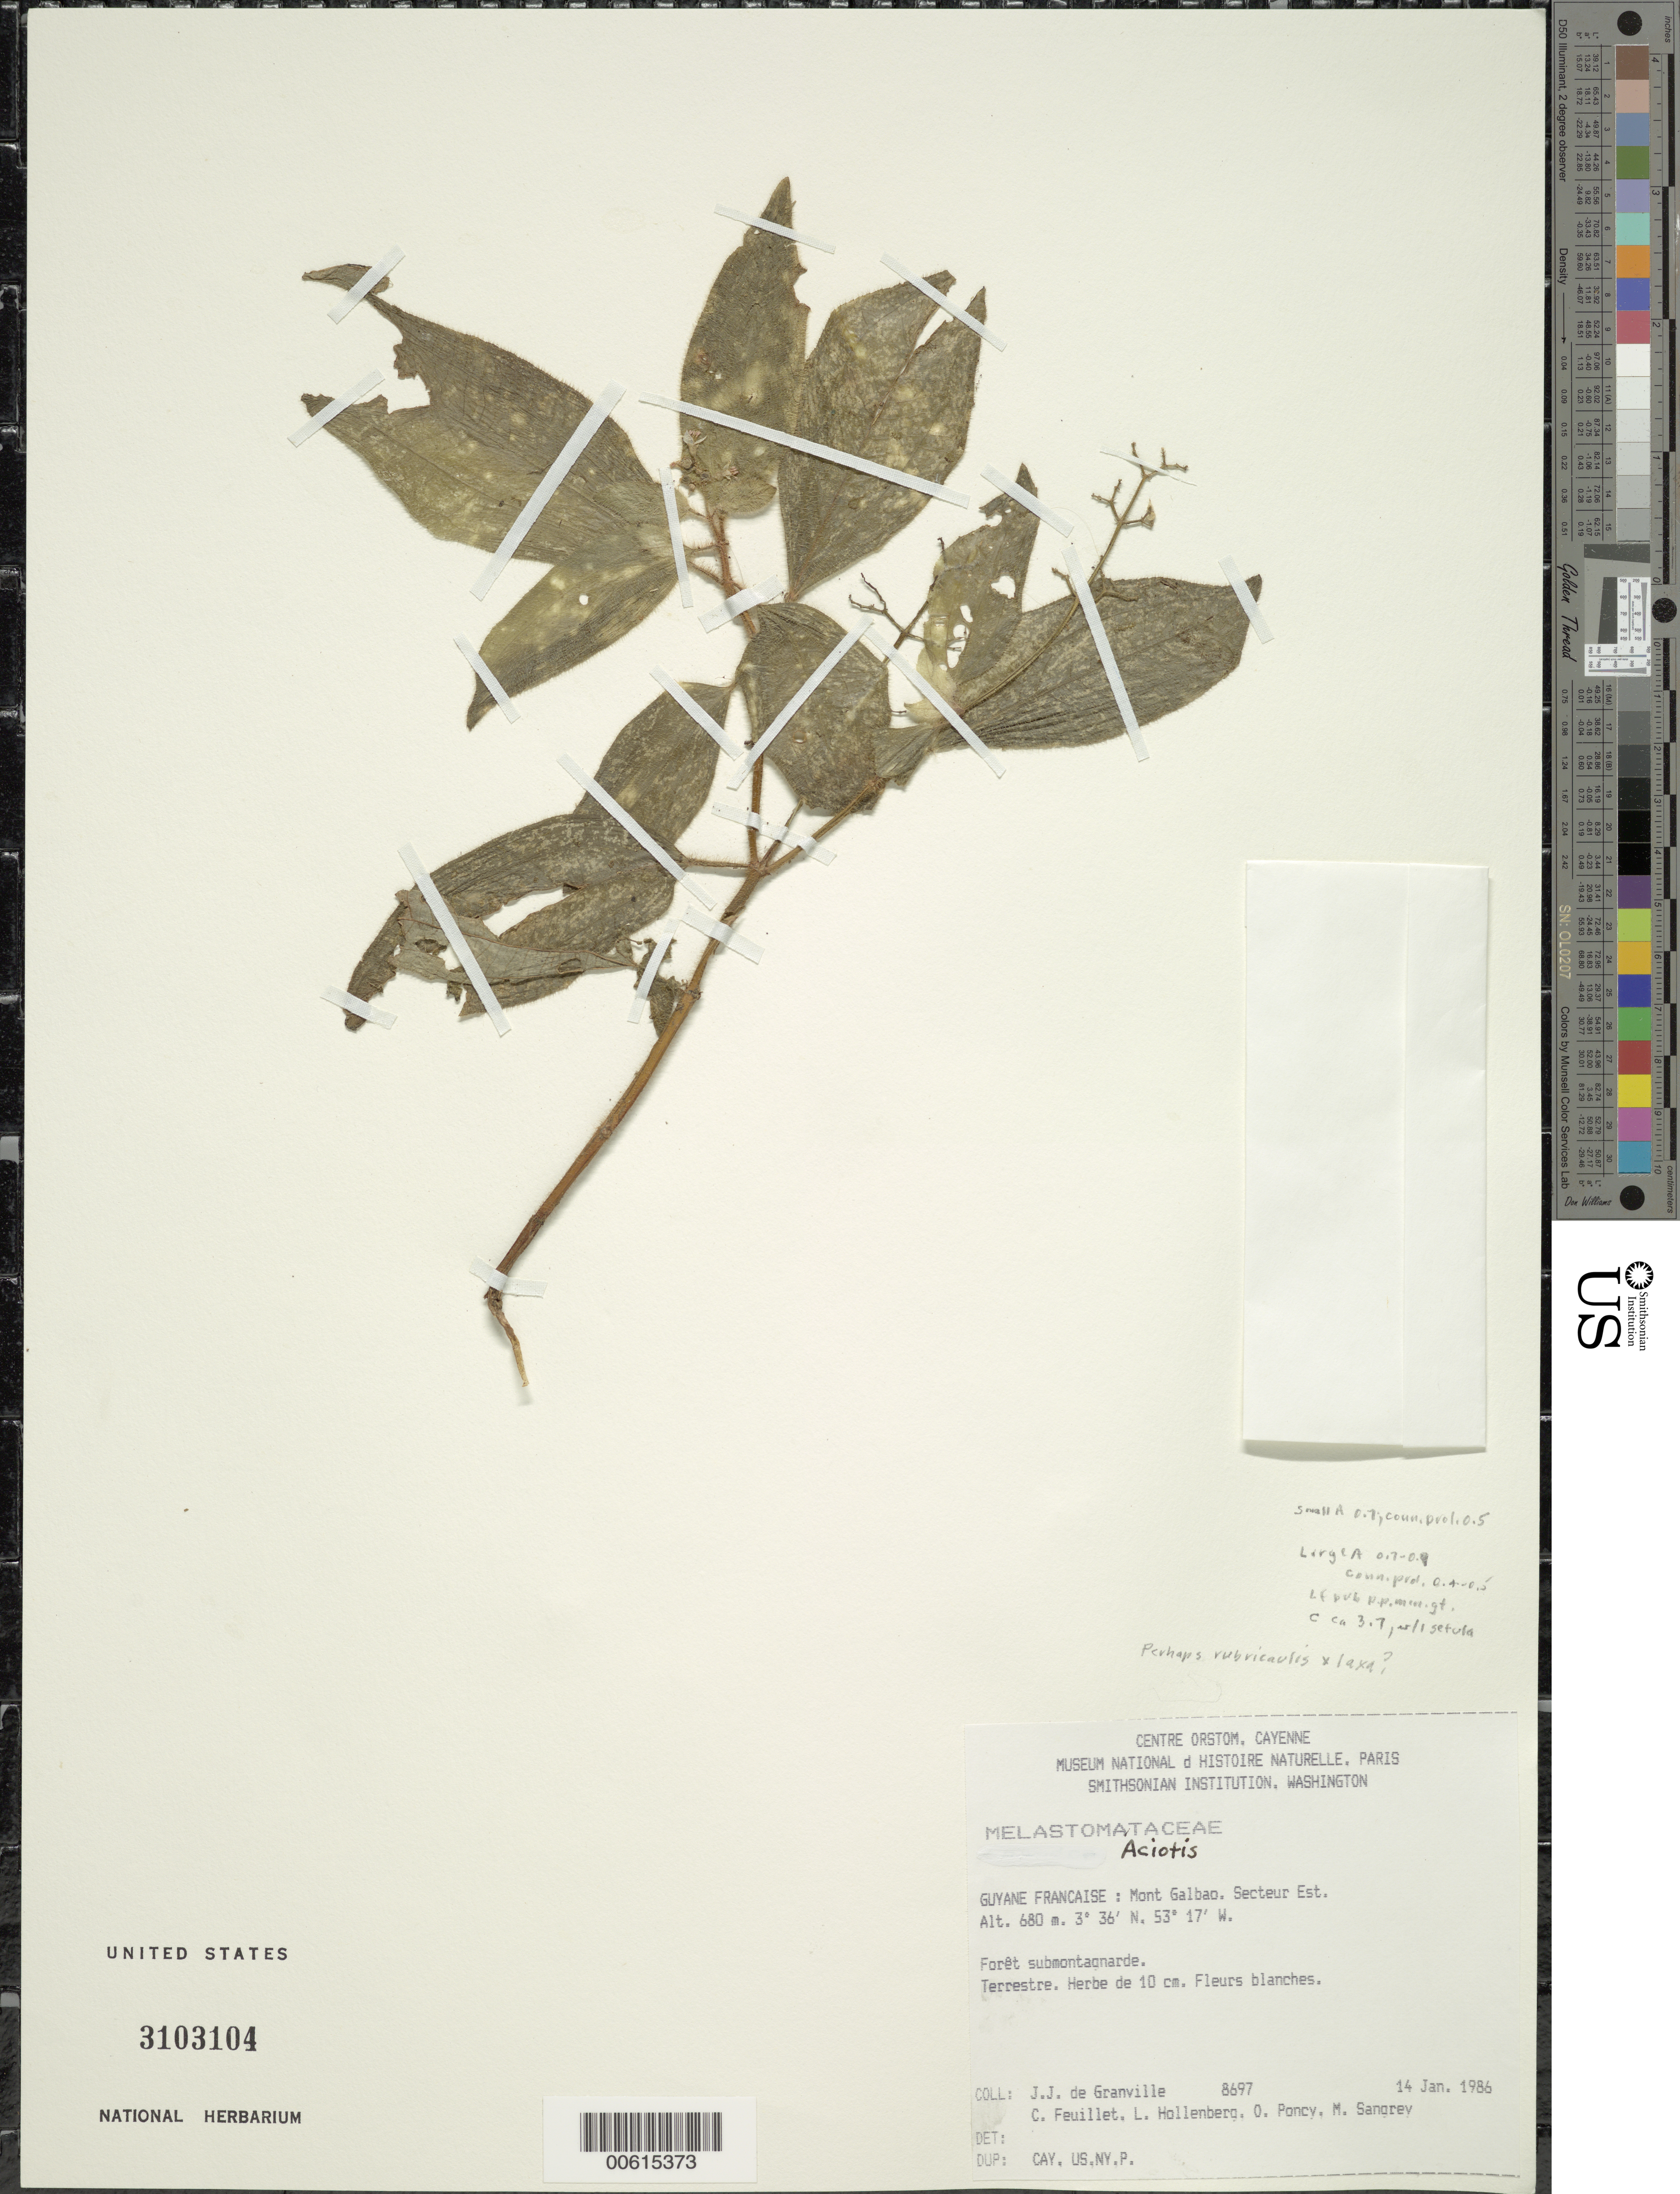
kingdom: Plantae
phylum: Tracheophyta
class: Magnoliopsida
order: Myrtales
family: Melastomataceae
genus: Aciotis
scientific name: Aciotis rubricaulis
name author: (Mart. ex DC.) Triana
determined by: Nunes da Silva, Diego, (RB), Jardim Botanico do Rio de Janeiro - Herbario (BRAZIL)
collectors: J.-J. de Granville, C. Feuillet, L. Hollenberg, O. Poncy & M. S. Sangrey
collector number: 8697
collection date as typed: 14-Jan-86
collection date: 1986-01-14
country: French Guiana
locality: Mont Galbao. Secteur Est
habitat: Forêt submontagnarde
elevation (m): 680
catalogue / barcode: US 3103104